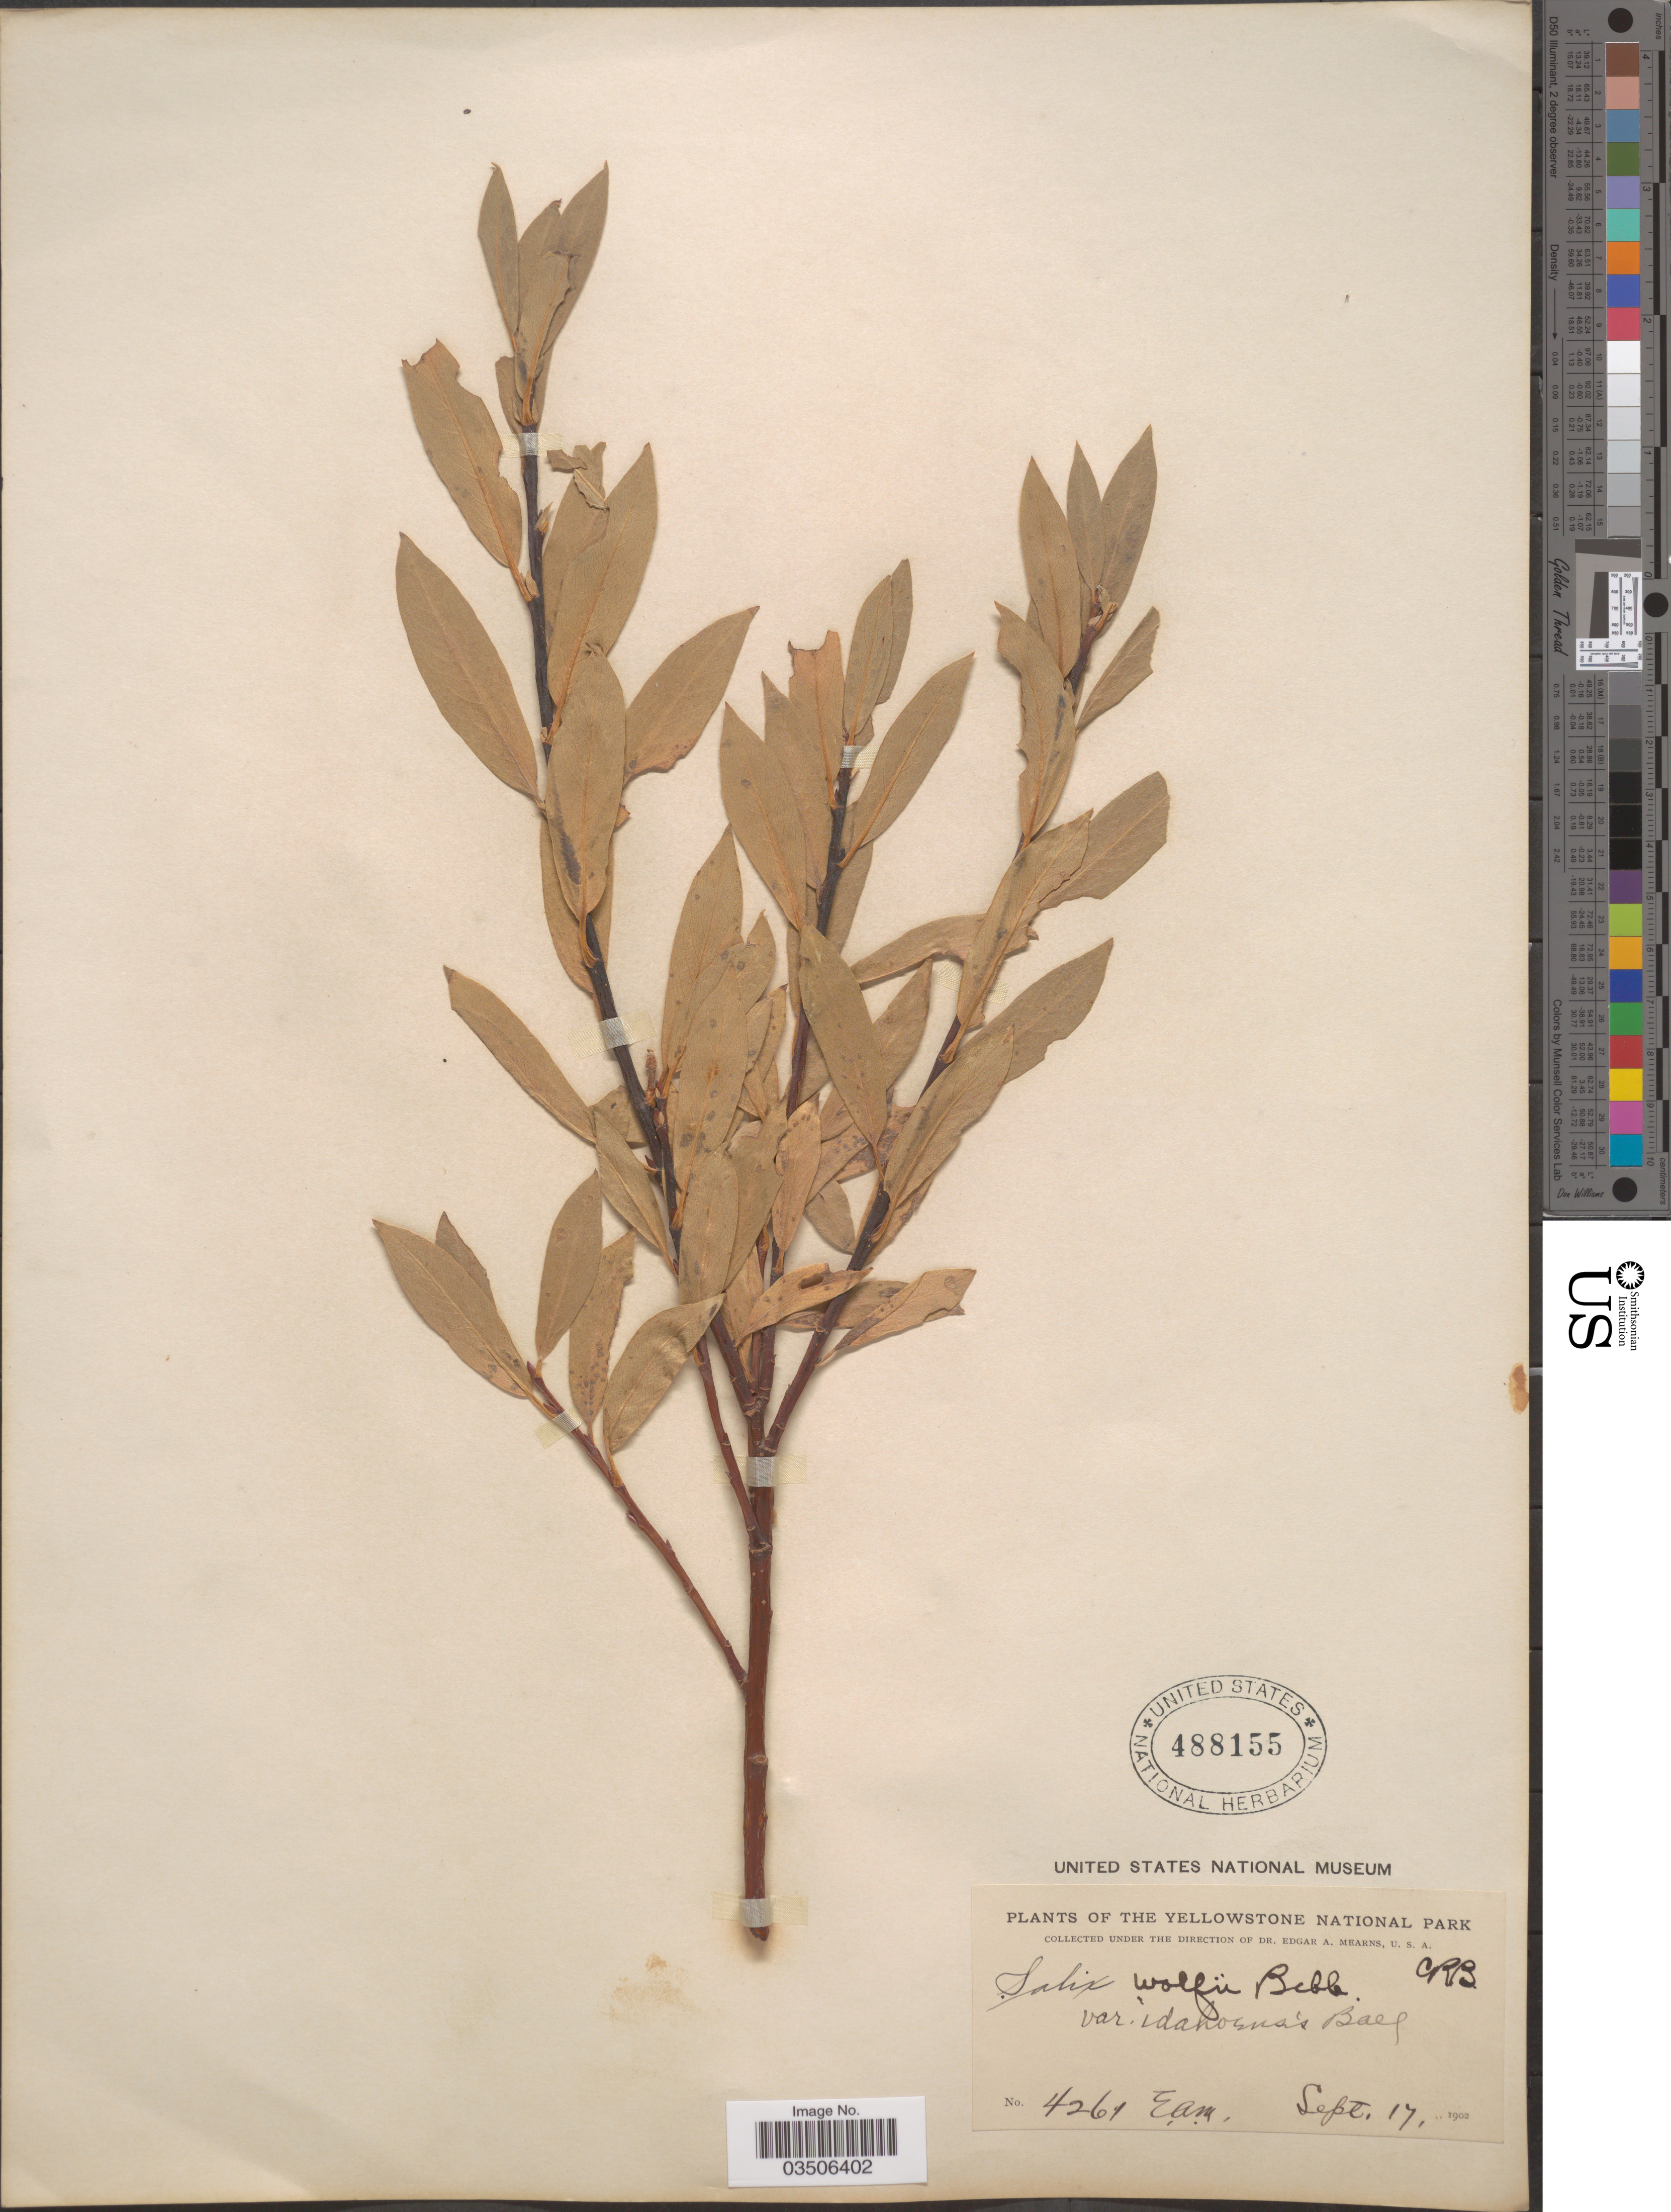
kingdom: Plantae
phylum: Tracheophyta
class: Magnoliopsida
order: Malpighiales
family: Salicaceae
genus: Salix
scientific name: Salix wolfii var. idahoensis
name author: C.R. Ball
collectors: E. A. Mearns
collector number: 4261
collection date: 1902-09-17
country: United States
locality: The Yellowstone National Park.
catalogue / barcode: US 488155